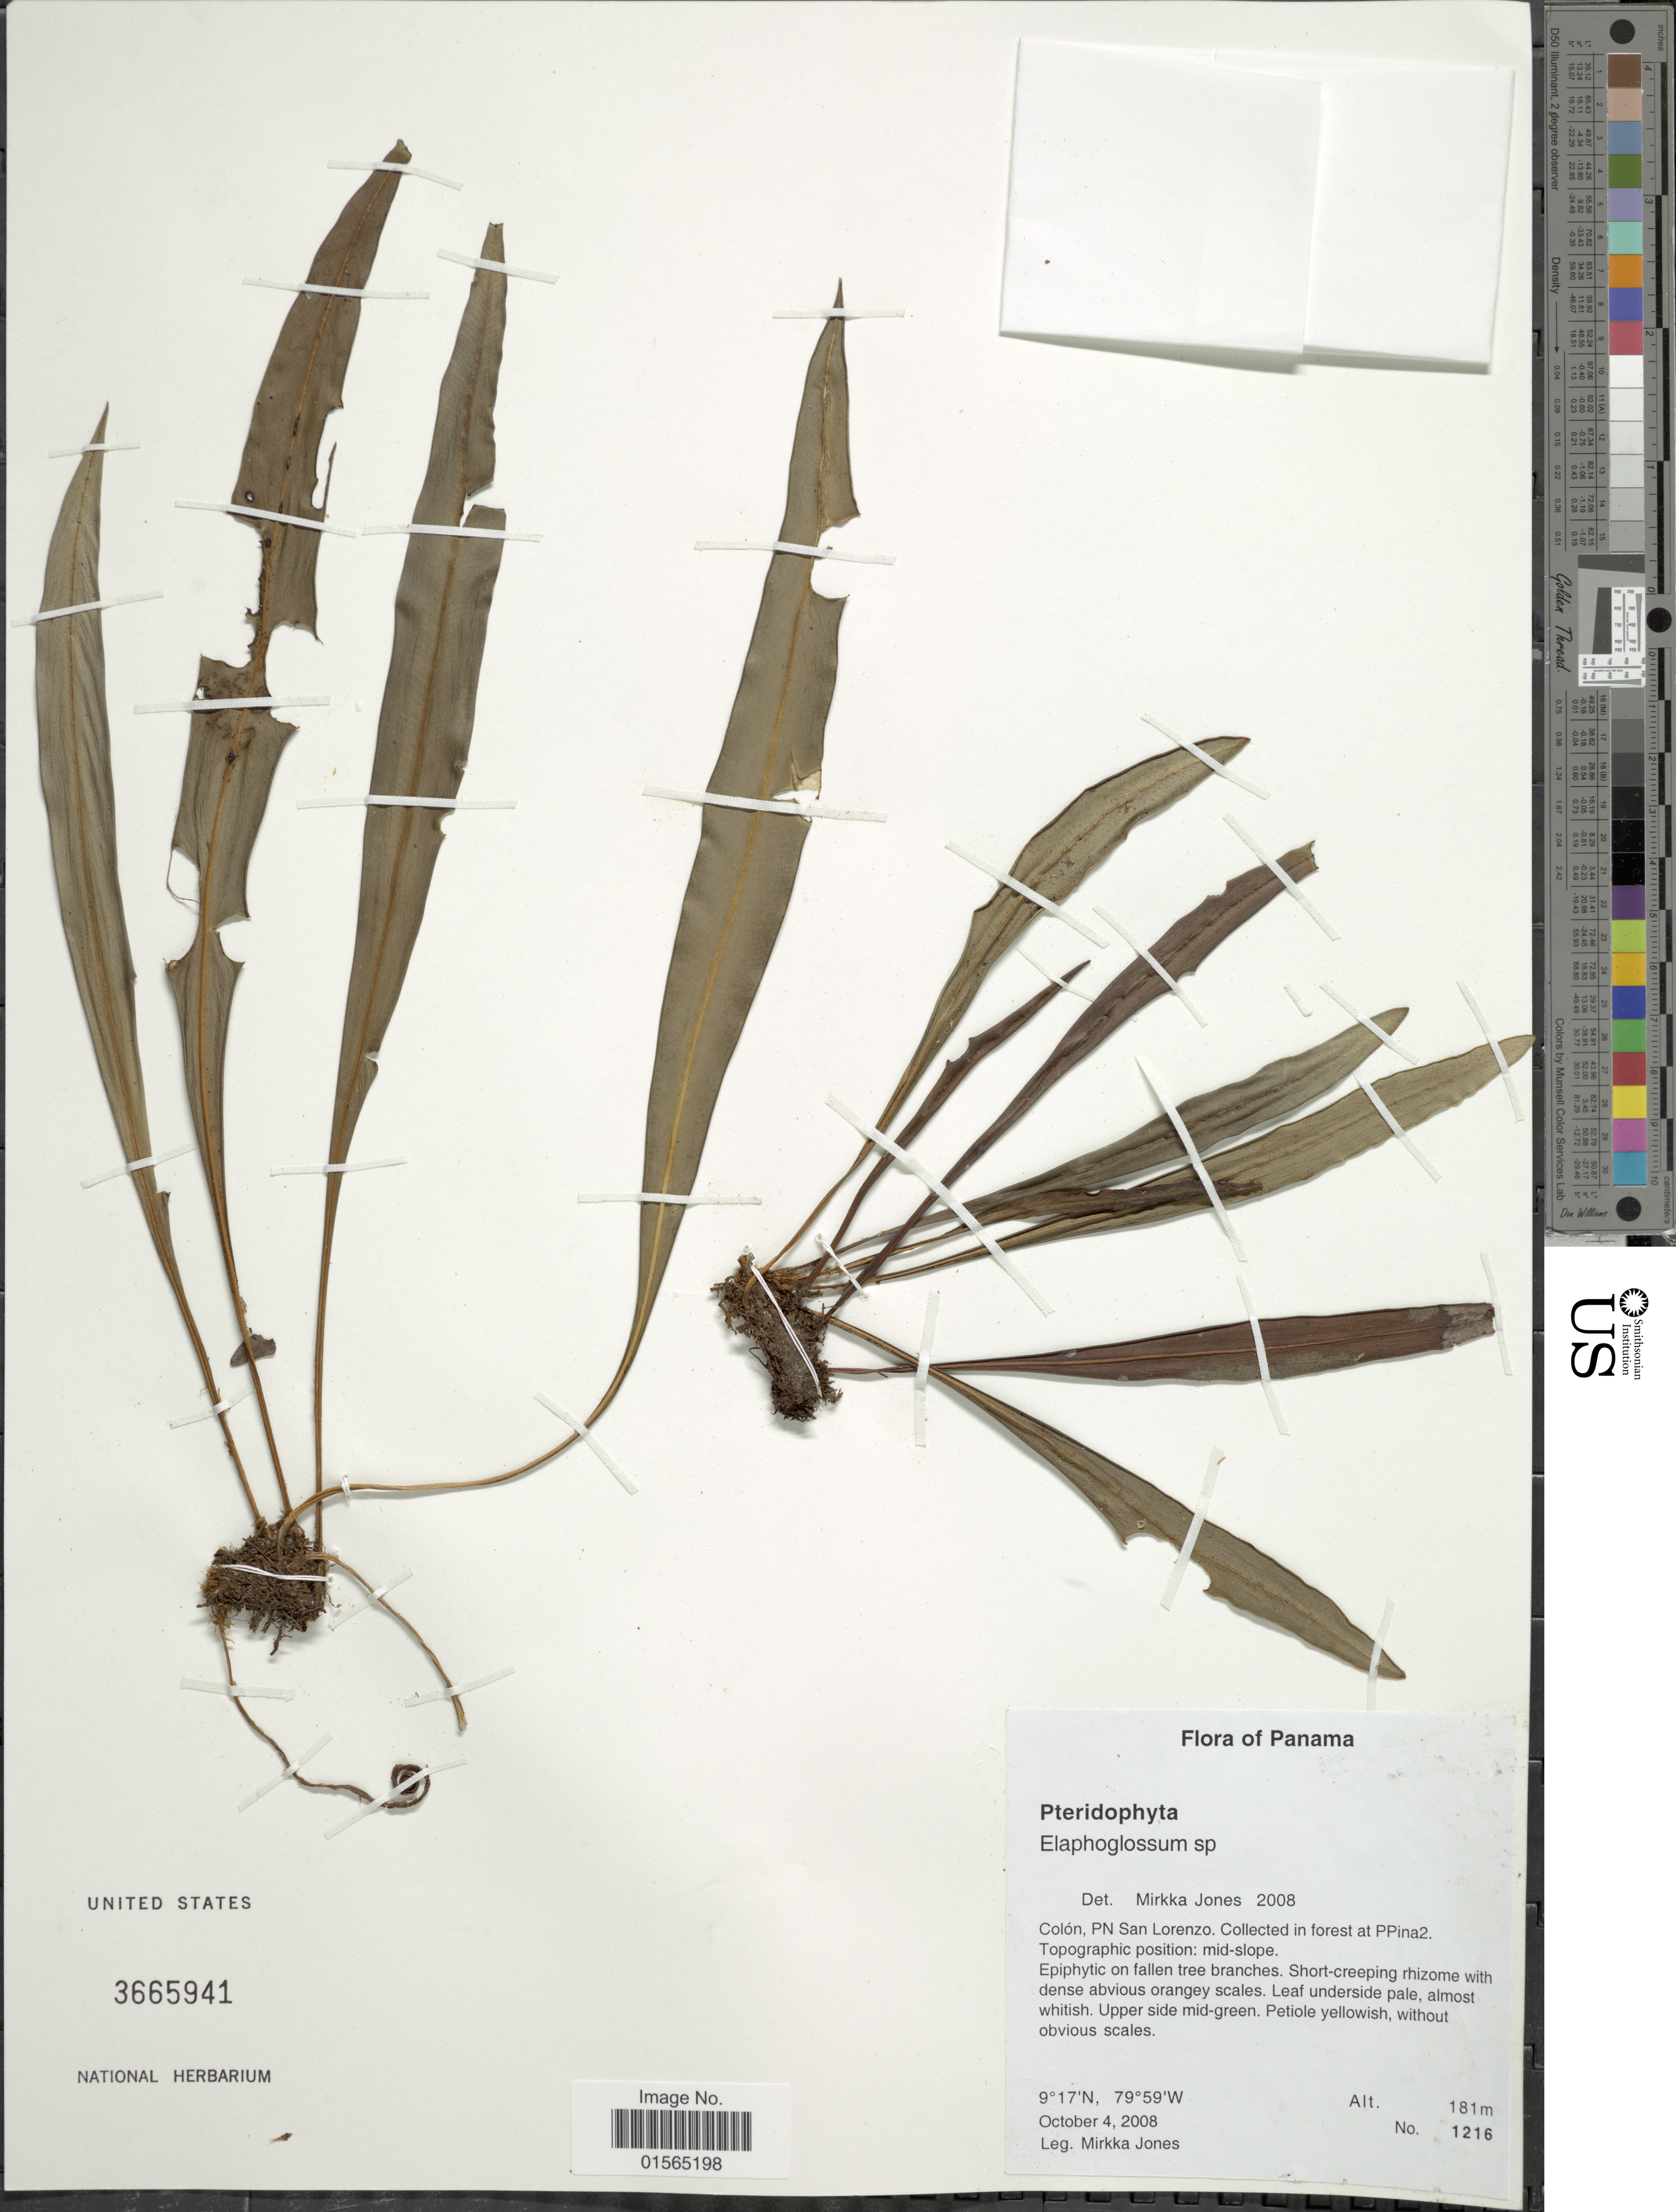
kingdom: Plantae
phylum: Tracheophyta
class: Polypodiopsida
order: Polypodiales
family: Dryopteridaceae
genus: Elaphoglossum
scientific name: Elaphoglossum sp.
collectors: M. Jones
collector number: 1216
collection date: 2008-10-04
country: Panama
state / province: Colón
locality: PN San Lorenzo. Collected in forest at PPina2, Topographic position: mid-slope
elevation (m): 181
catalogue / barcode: US 3665941